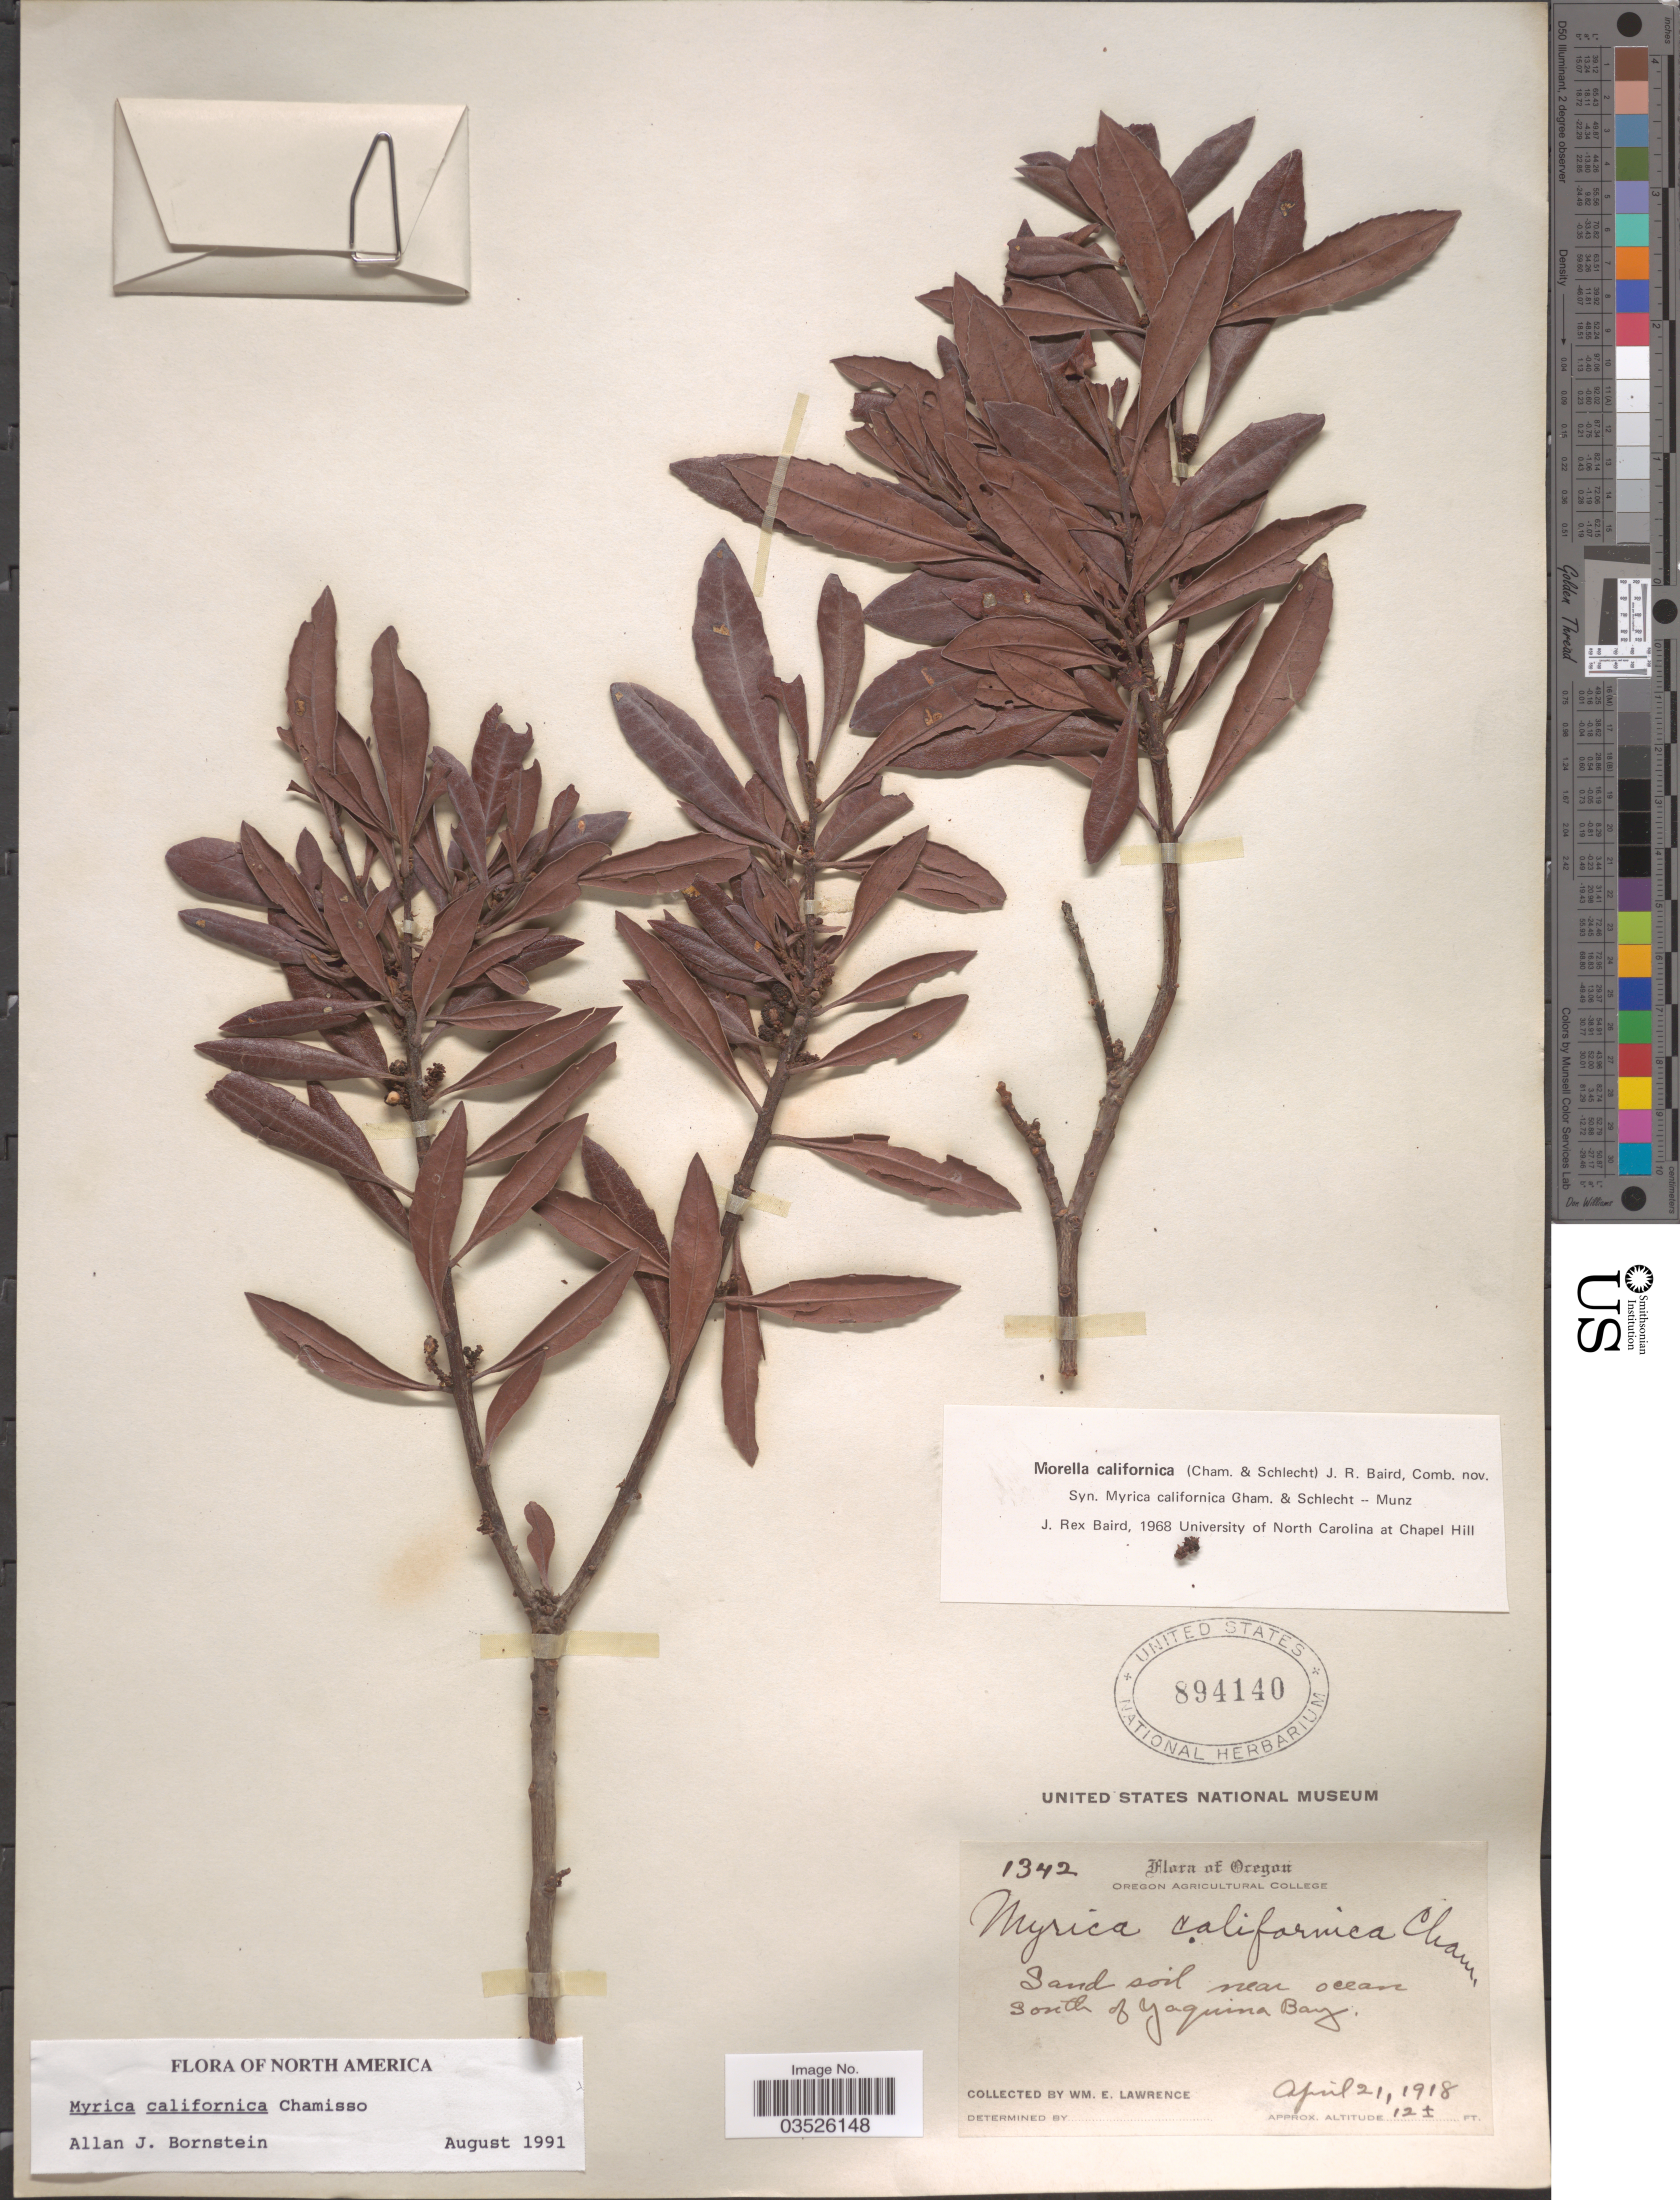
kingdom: Plantae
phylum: Tracheophyta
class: Magnoliopsida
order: Fagales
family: Myricaceae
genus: Morella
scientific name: Morella californica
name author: (Cham.) Wilbur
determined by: Strong, Mark T., (BOT), Smithsonian Institution - National Museum of Natural History (UNITED STATES)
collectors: W. Lawrence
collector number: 1342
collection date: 1918-04-21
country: United States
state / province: Oregon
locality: Sand soil near ocean South of Yaquina Bay.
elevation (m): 4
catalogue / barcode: US 894140